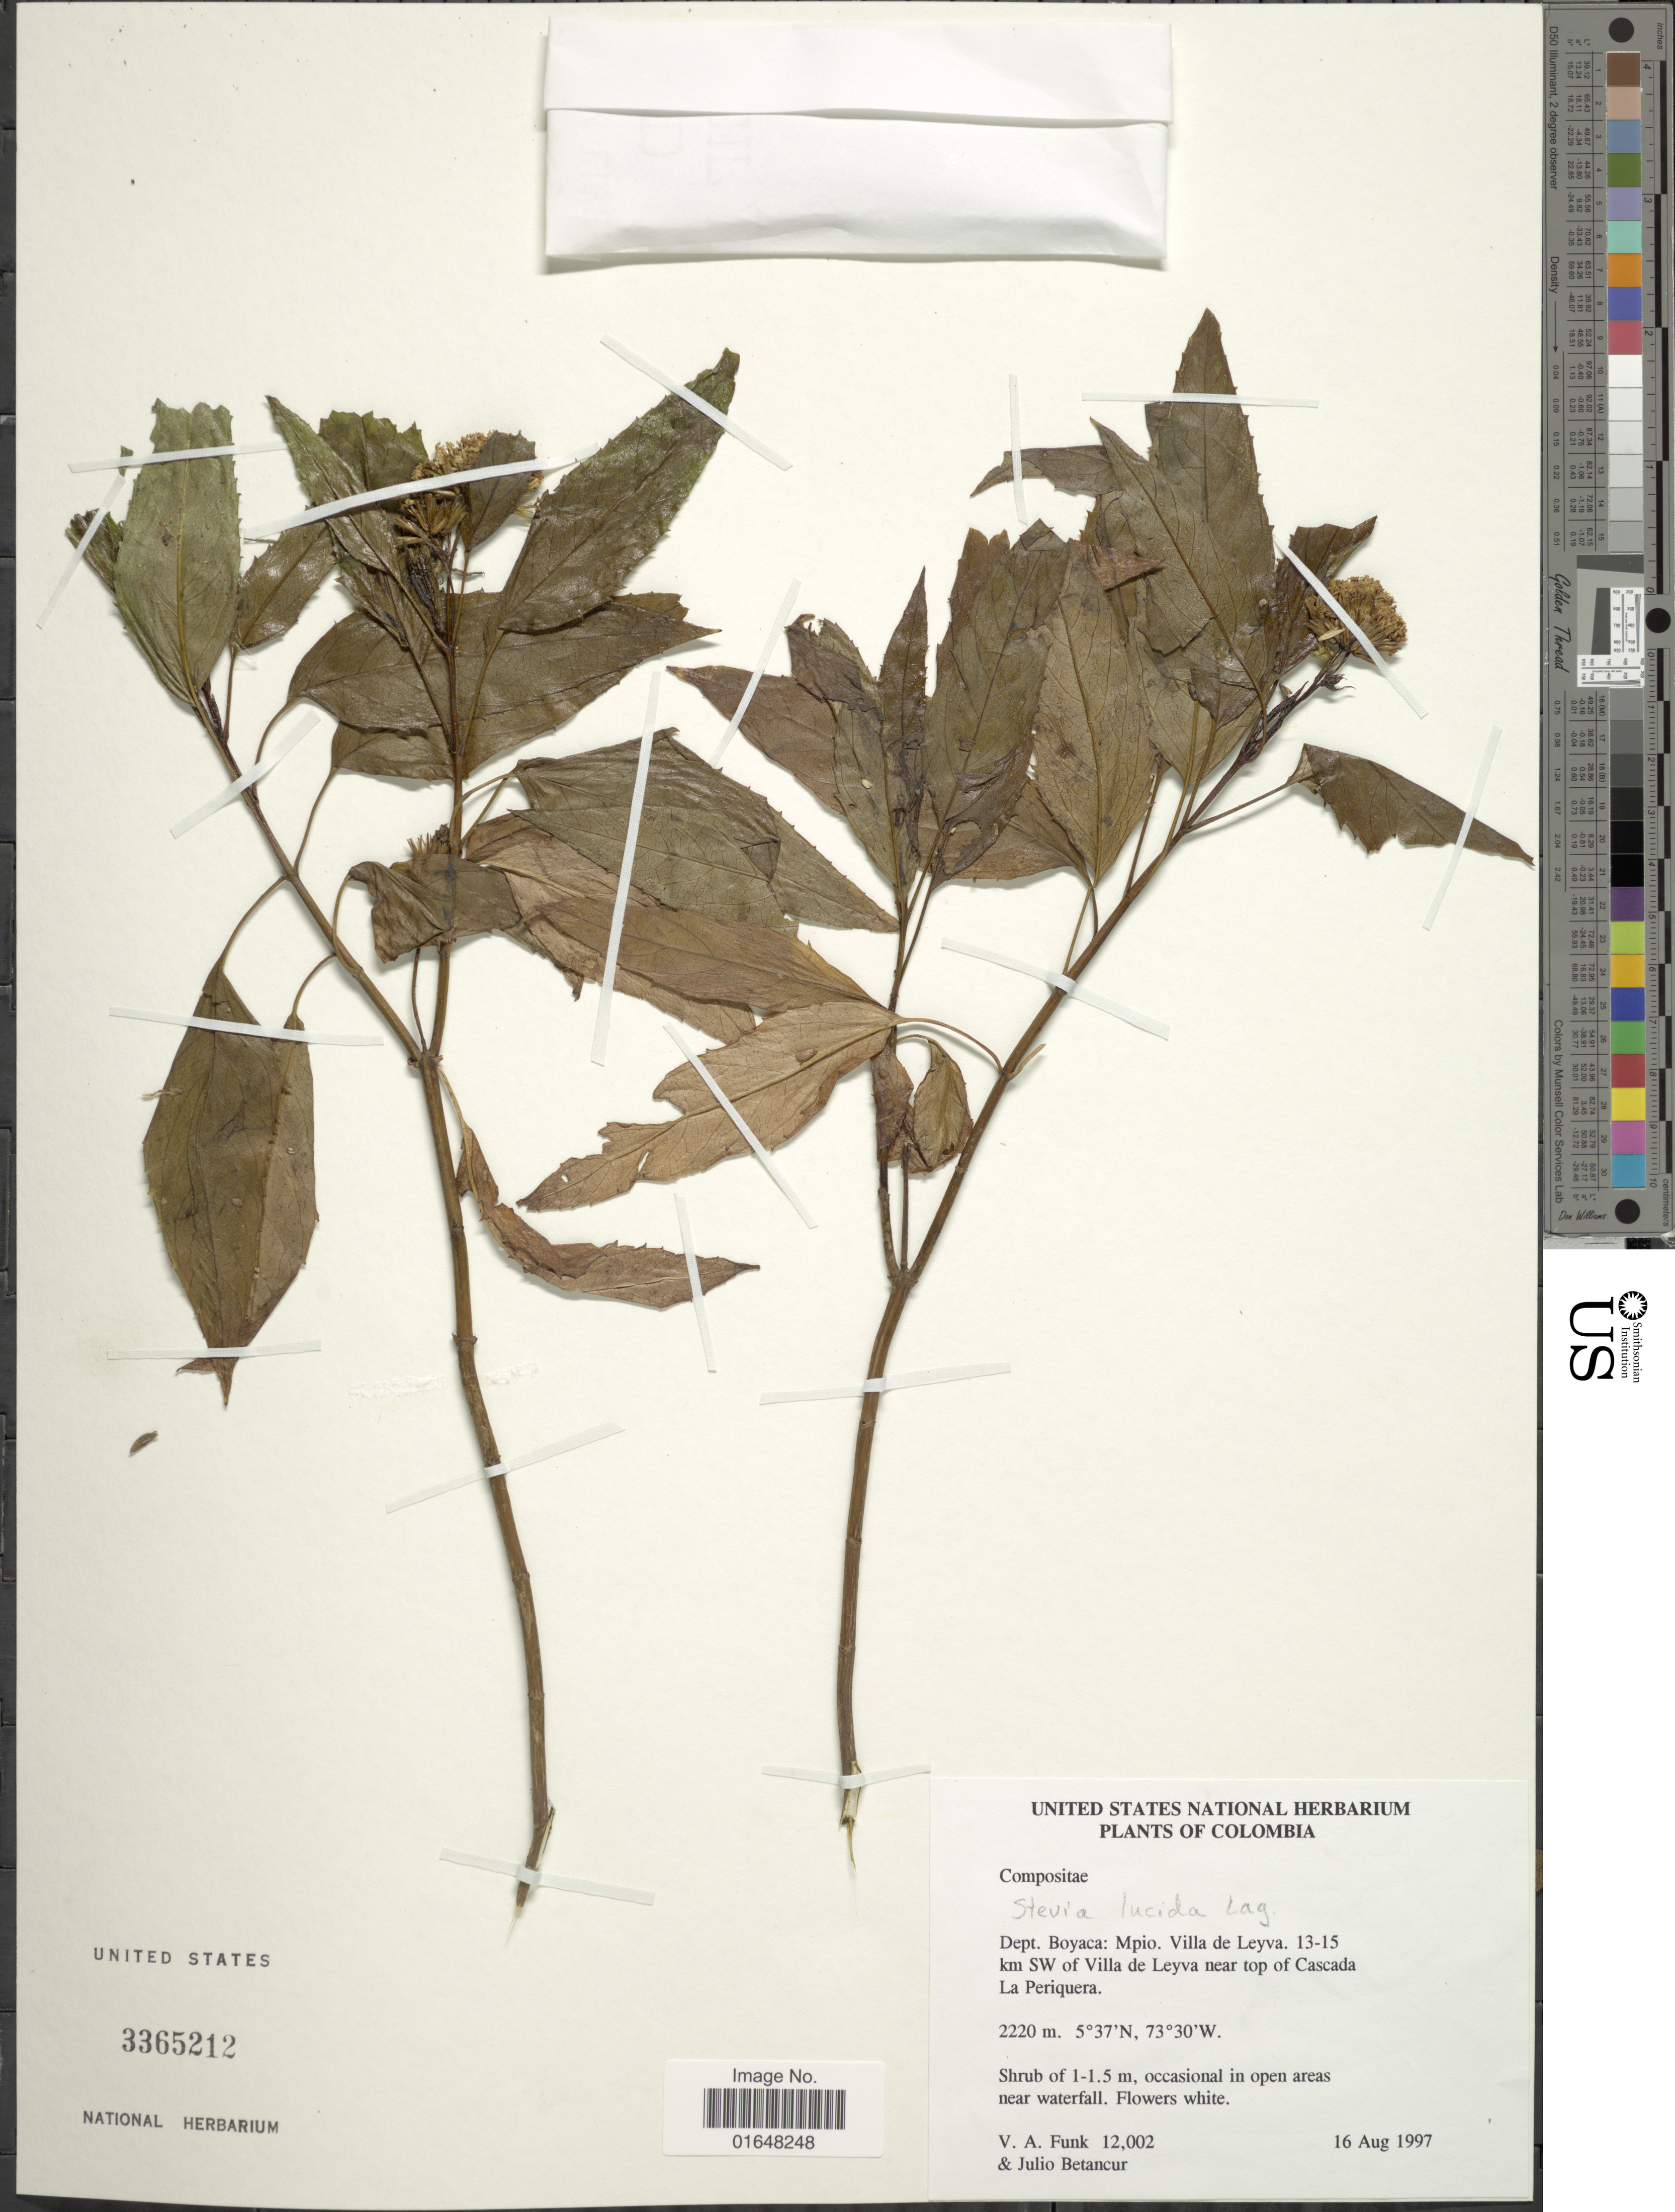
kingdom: Plantae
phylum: Tracheophyta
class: Magnoliopsida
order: Asterales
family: Asteraceae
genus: Stevia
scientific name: Stevia lucida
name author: Lag.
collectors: V. Funk & J. Betancur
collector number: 12002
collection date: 1997-08-16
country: Colombia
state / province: Boyacá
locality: Mpio. Villa de Leyva, 13-15 km SW of Villa de Leyva near top of Cascada La Periquera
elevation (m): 2220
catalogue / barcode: US 3365212